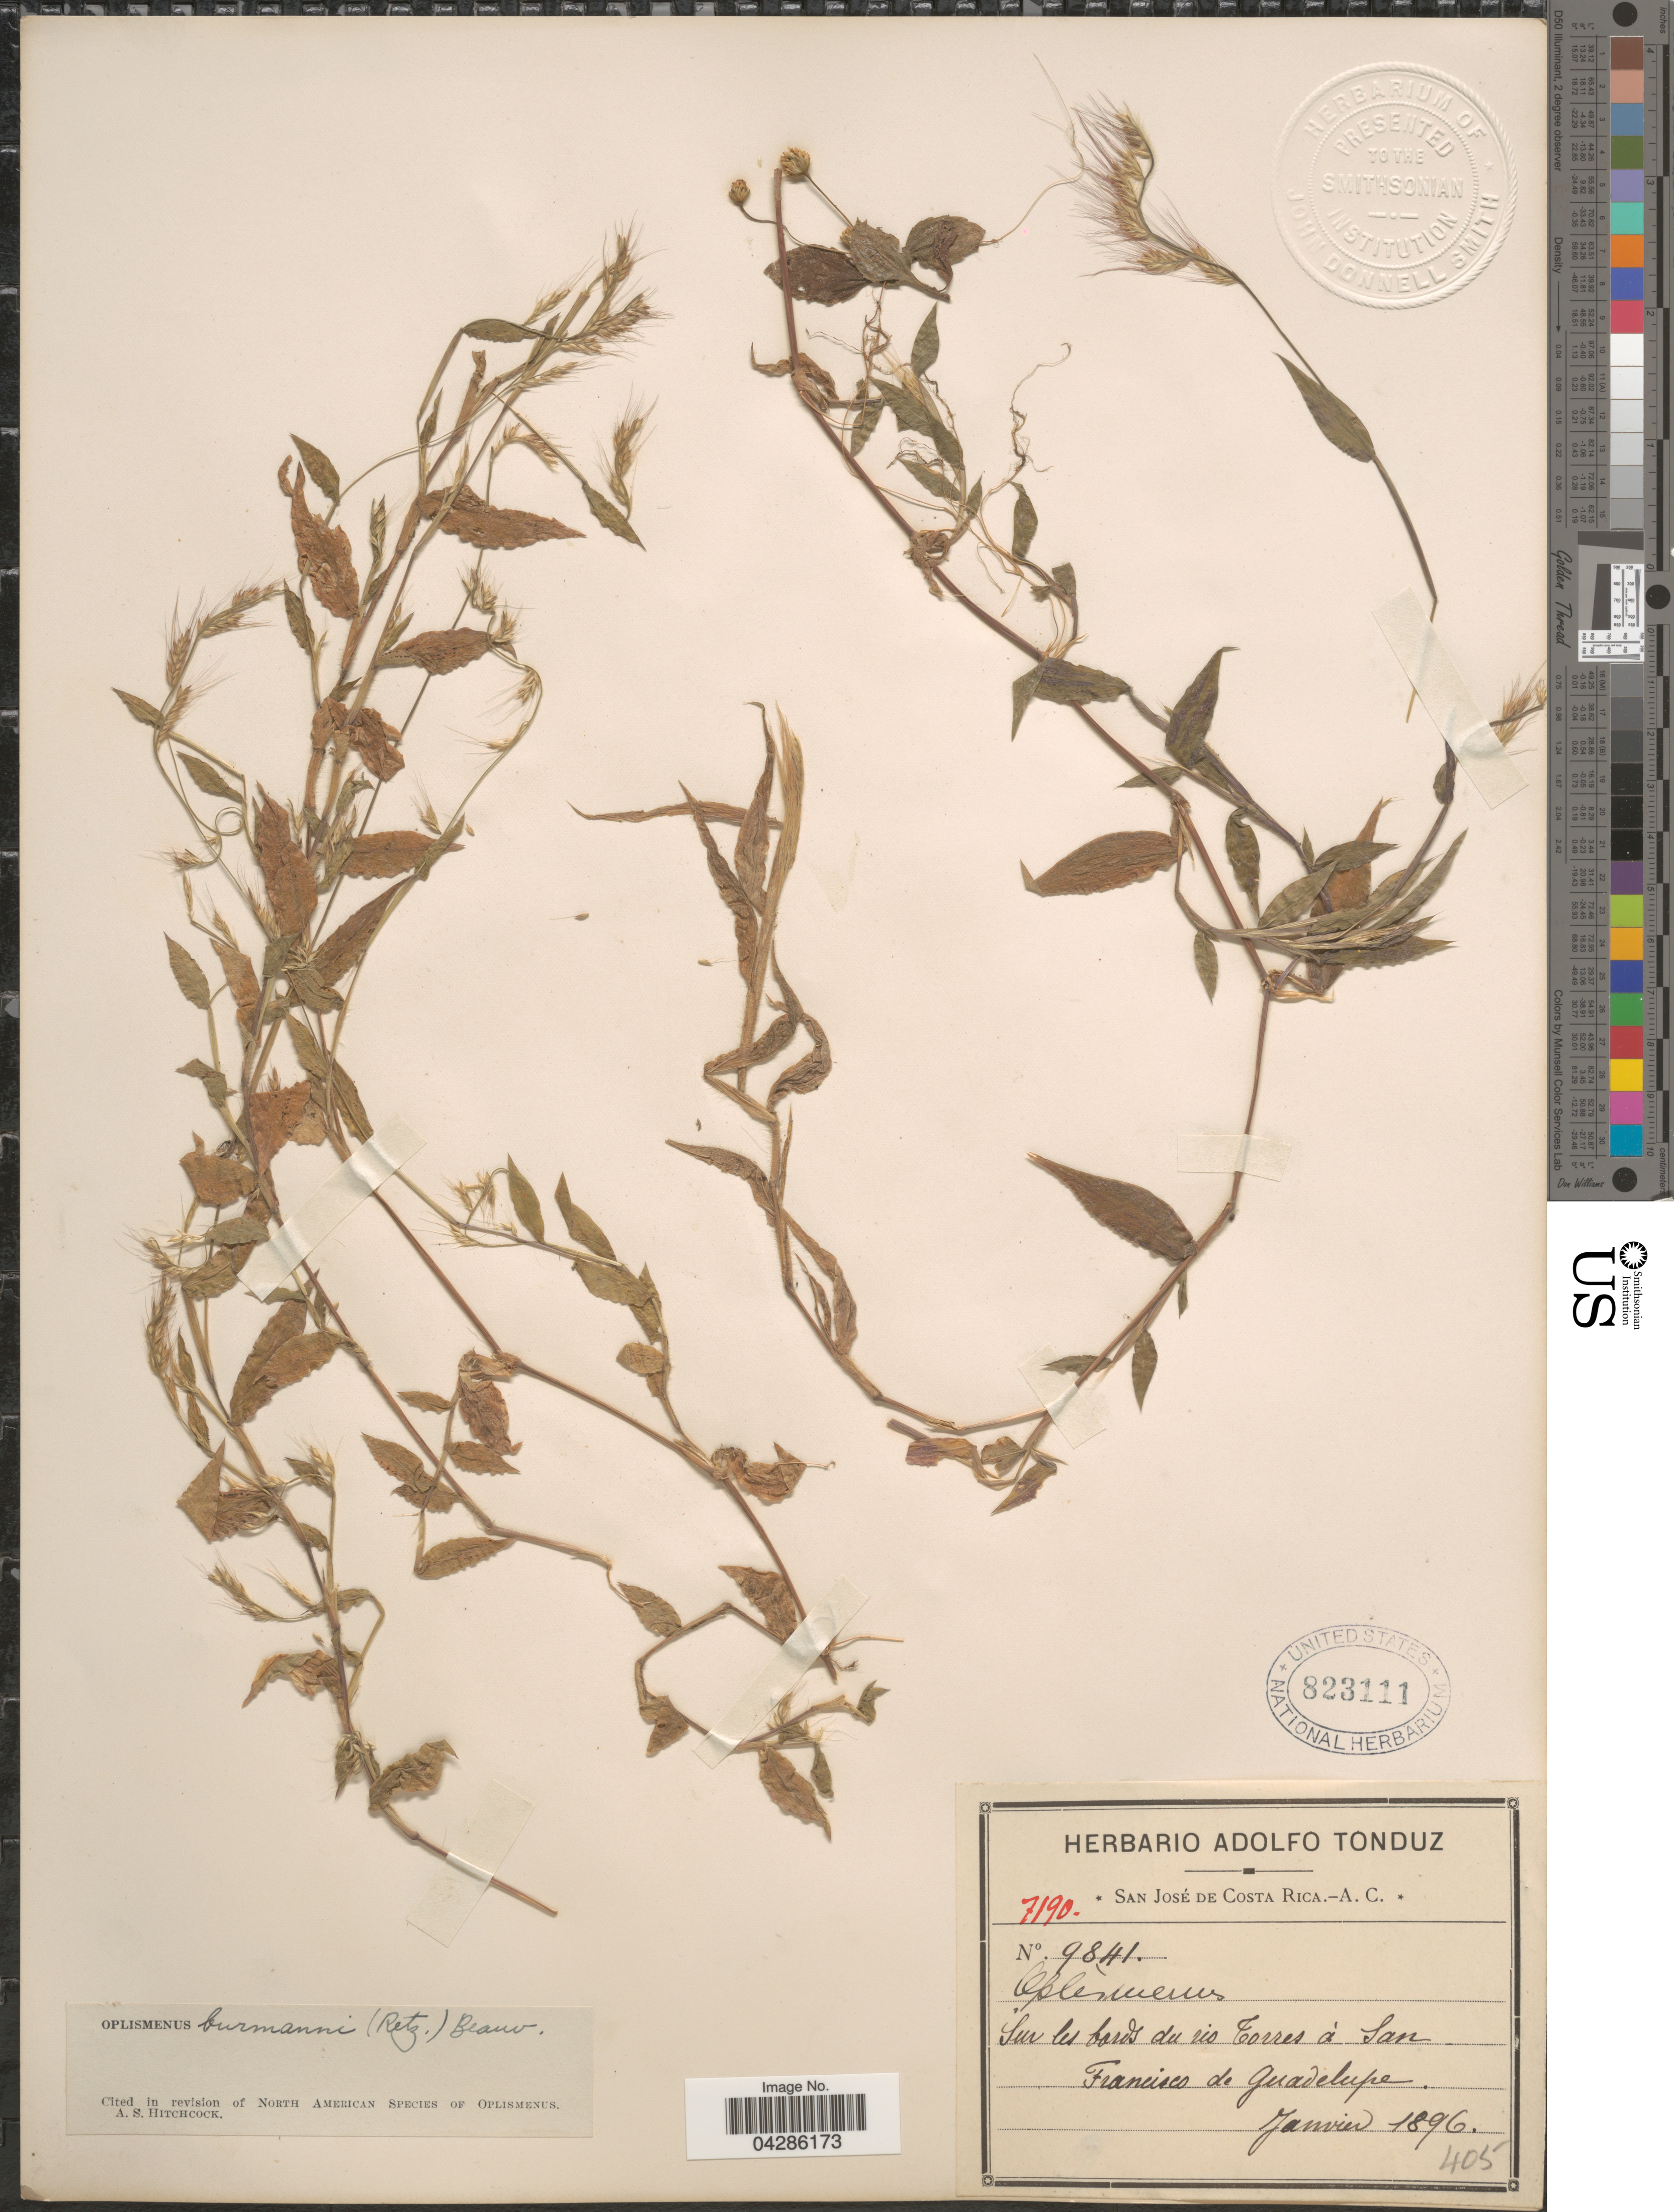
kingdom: Plantae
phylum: Tracheophyta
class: Liliopsida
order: Poales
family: Poaceae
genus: Oplismenus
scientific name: Oplismenus burmannii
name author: (Retz.) P. Beauv.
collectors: ex Herb. Adolfo Tonduz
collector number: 9841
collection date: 1896-01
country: Costa Rica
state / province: San José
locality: Sur les bords du rio Torres á San Francisco de Guadelupe.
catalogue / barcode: US 823111